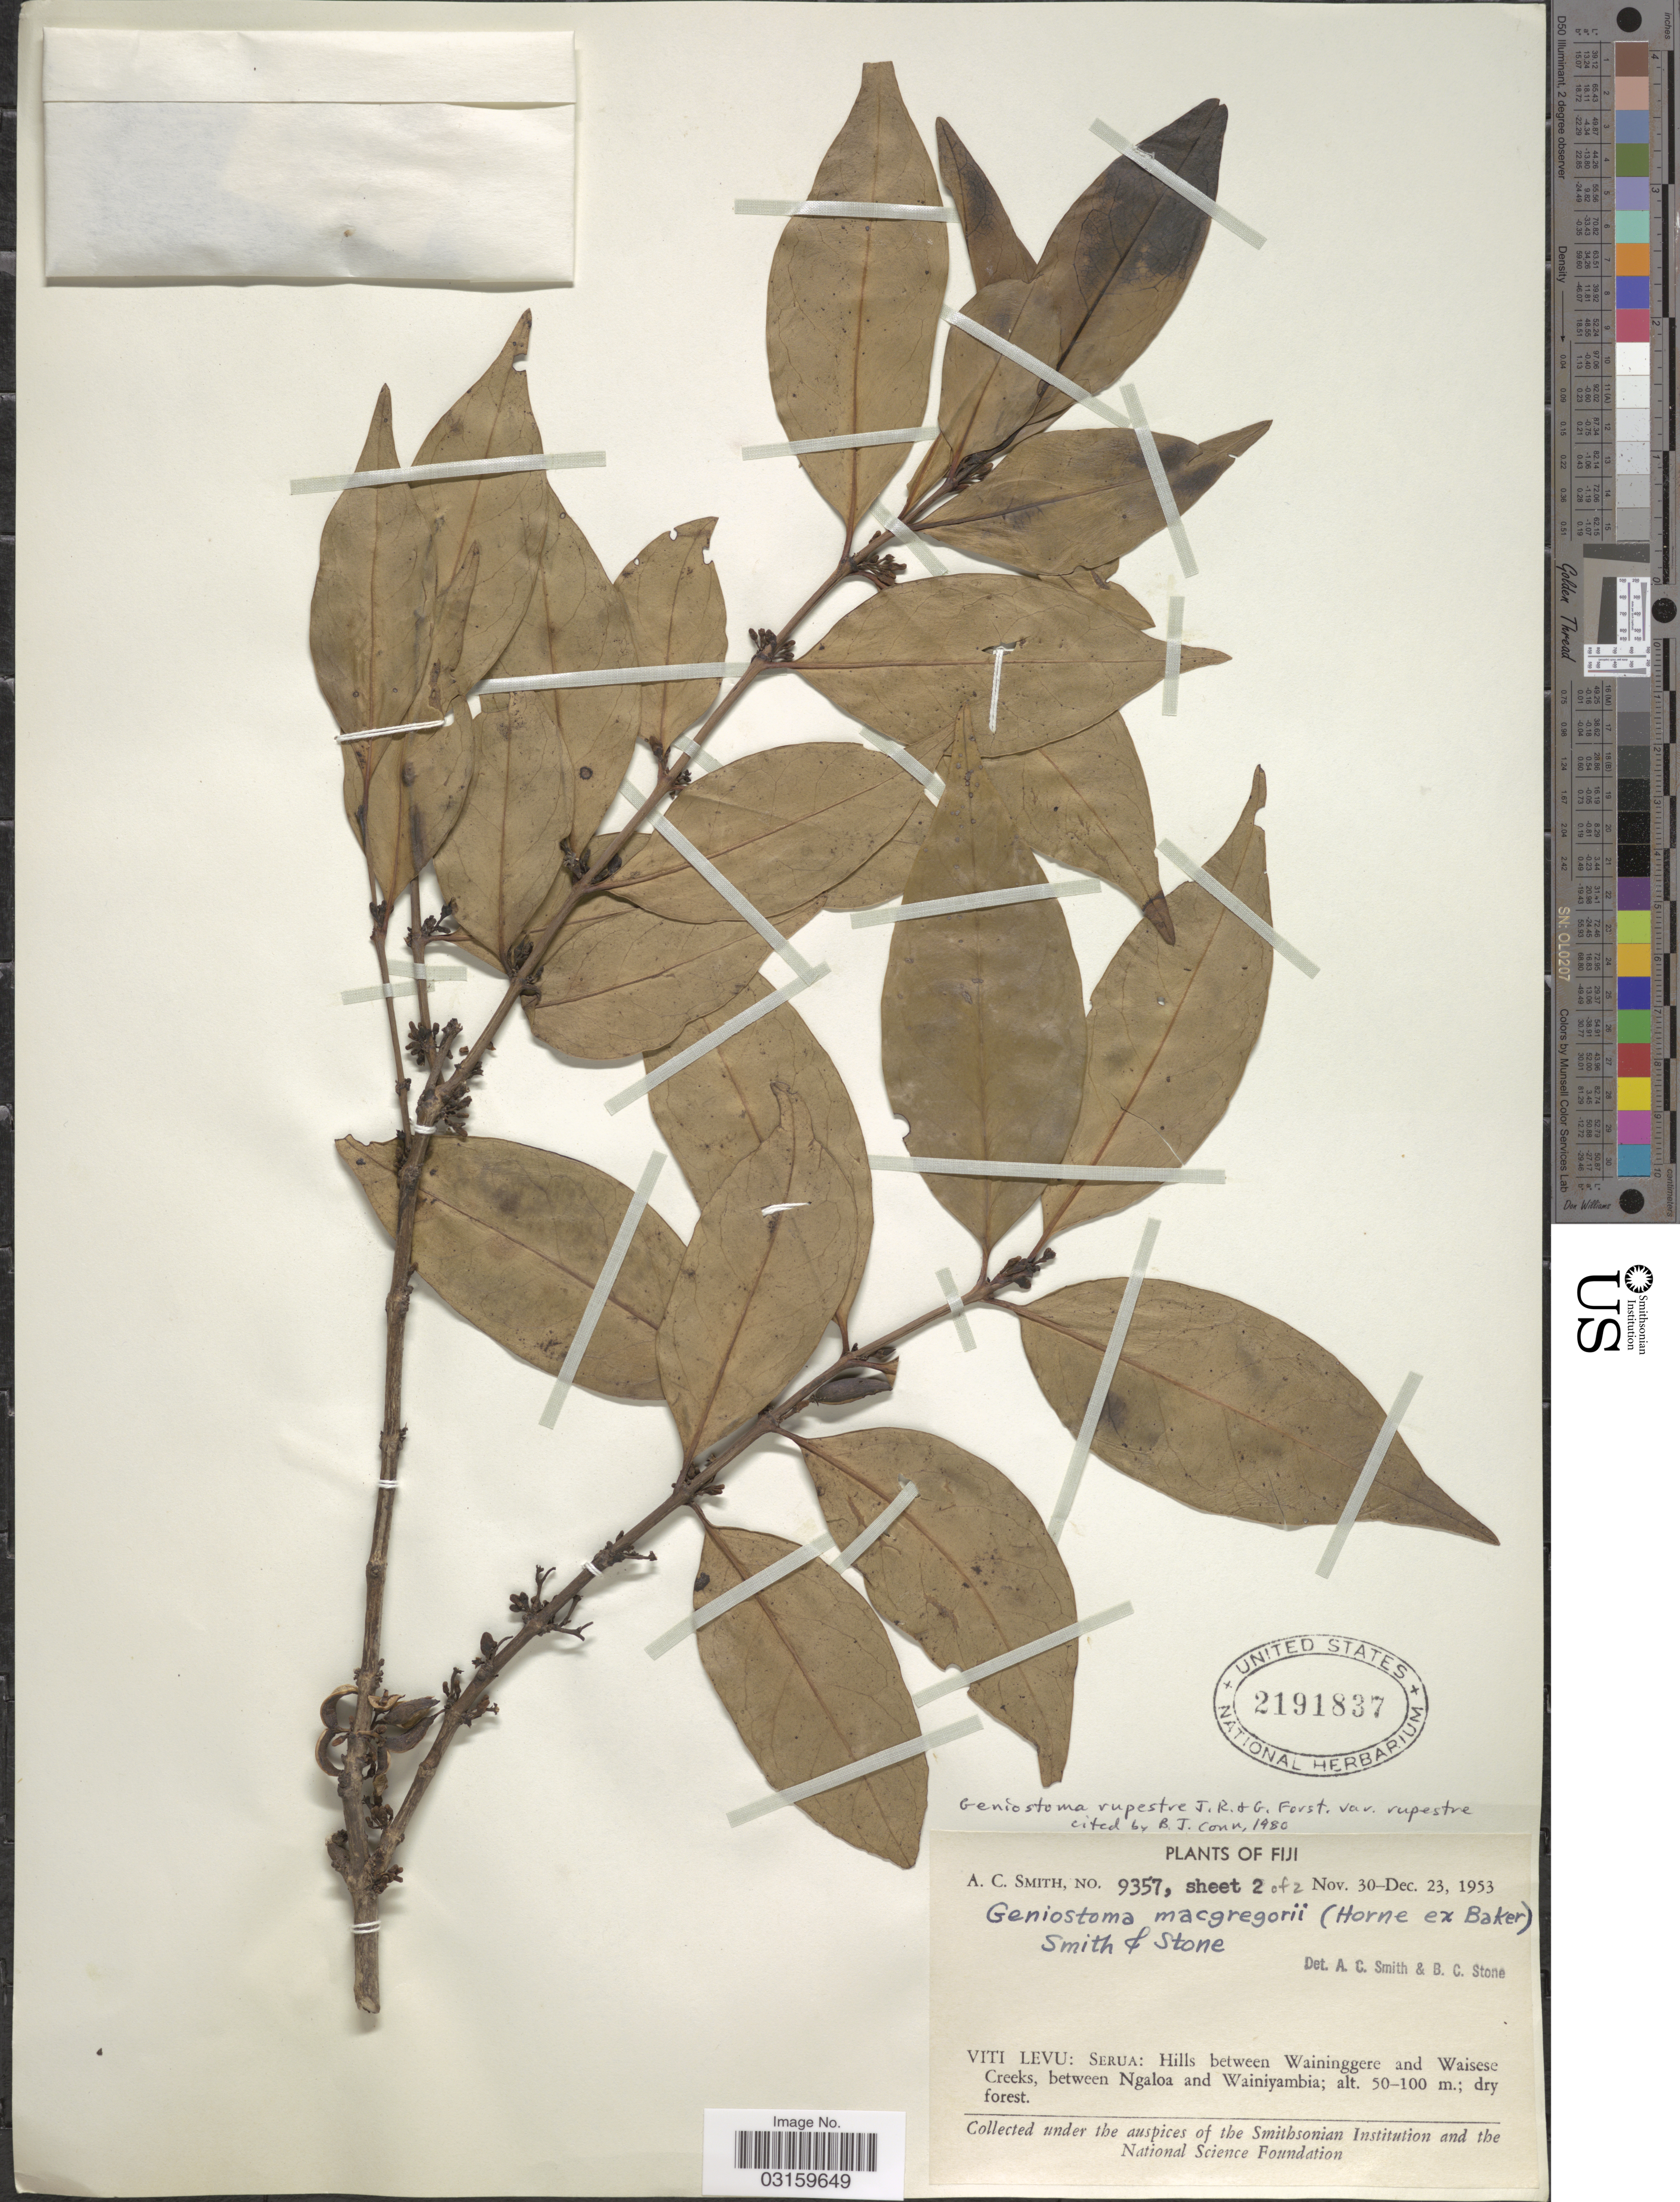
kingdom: Plantae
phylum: Tracheophyta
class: Magnoliopsida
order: Gentianales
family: Loganiaceae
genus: Geniostoma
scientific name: Geniostoma rupestre var. rupestre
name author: J.R. Forst. & G. Forst.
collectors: A. C. Smith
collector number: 9357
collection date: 1953-11-30/1953-12-23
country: Fiji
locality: Viti Levu: Serua: Hills between Waininggere and Waisese Creeks, between Ngaloa and Wainiyambia.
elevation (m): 50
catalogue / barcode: US 2191837